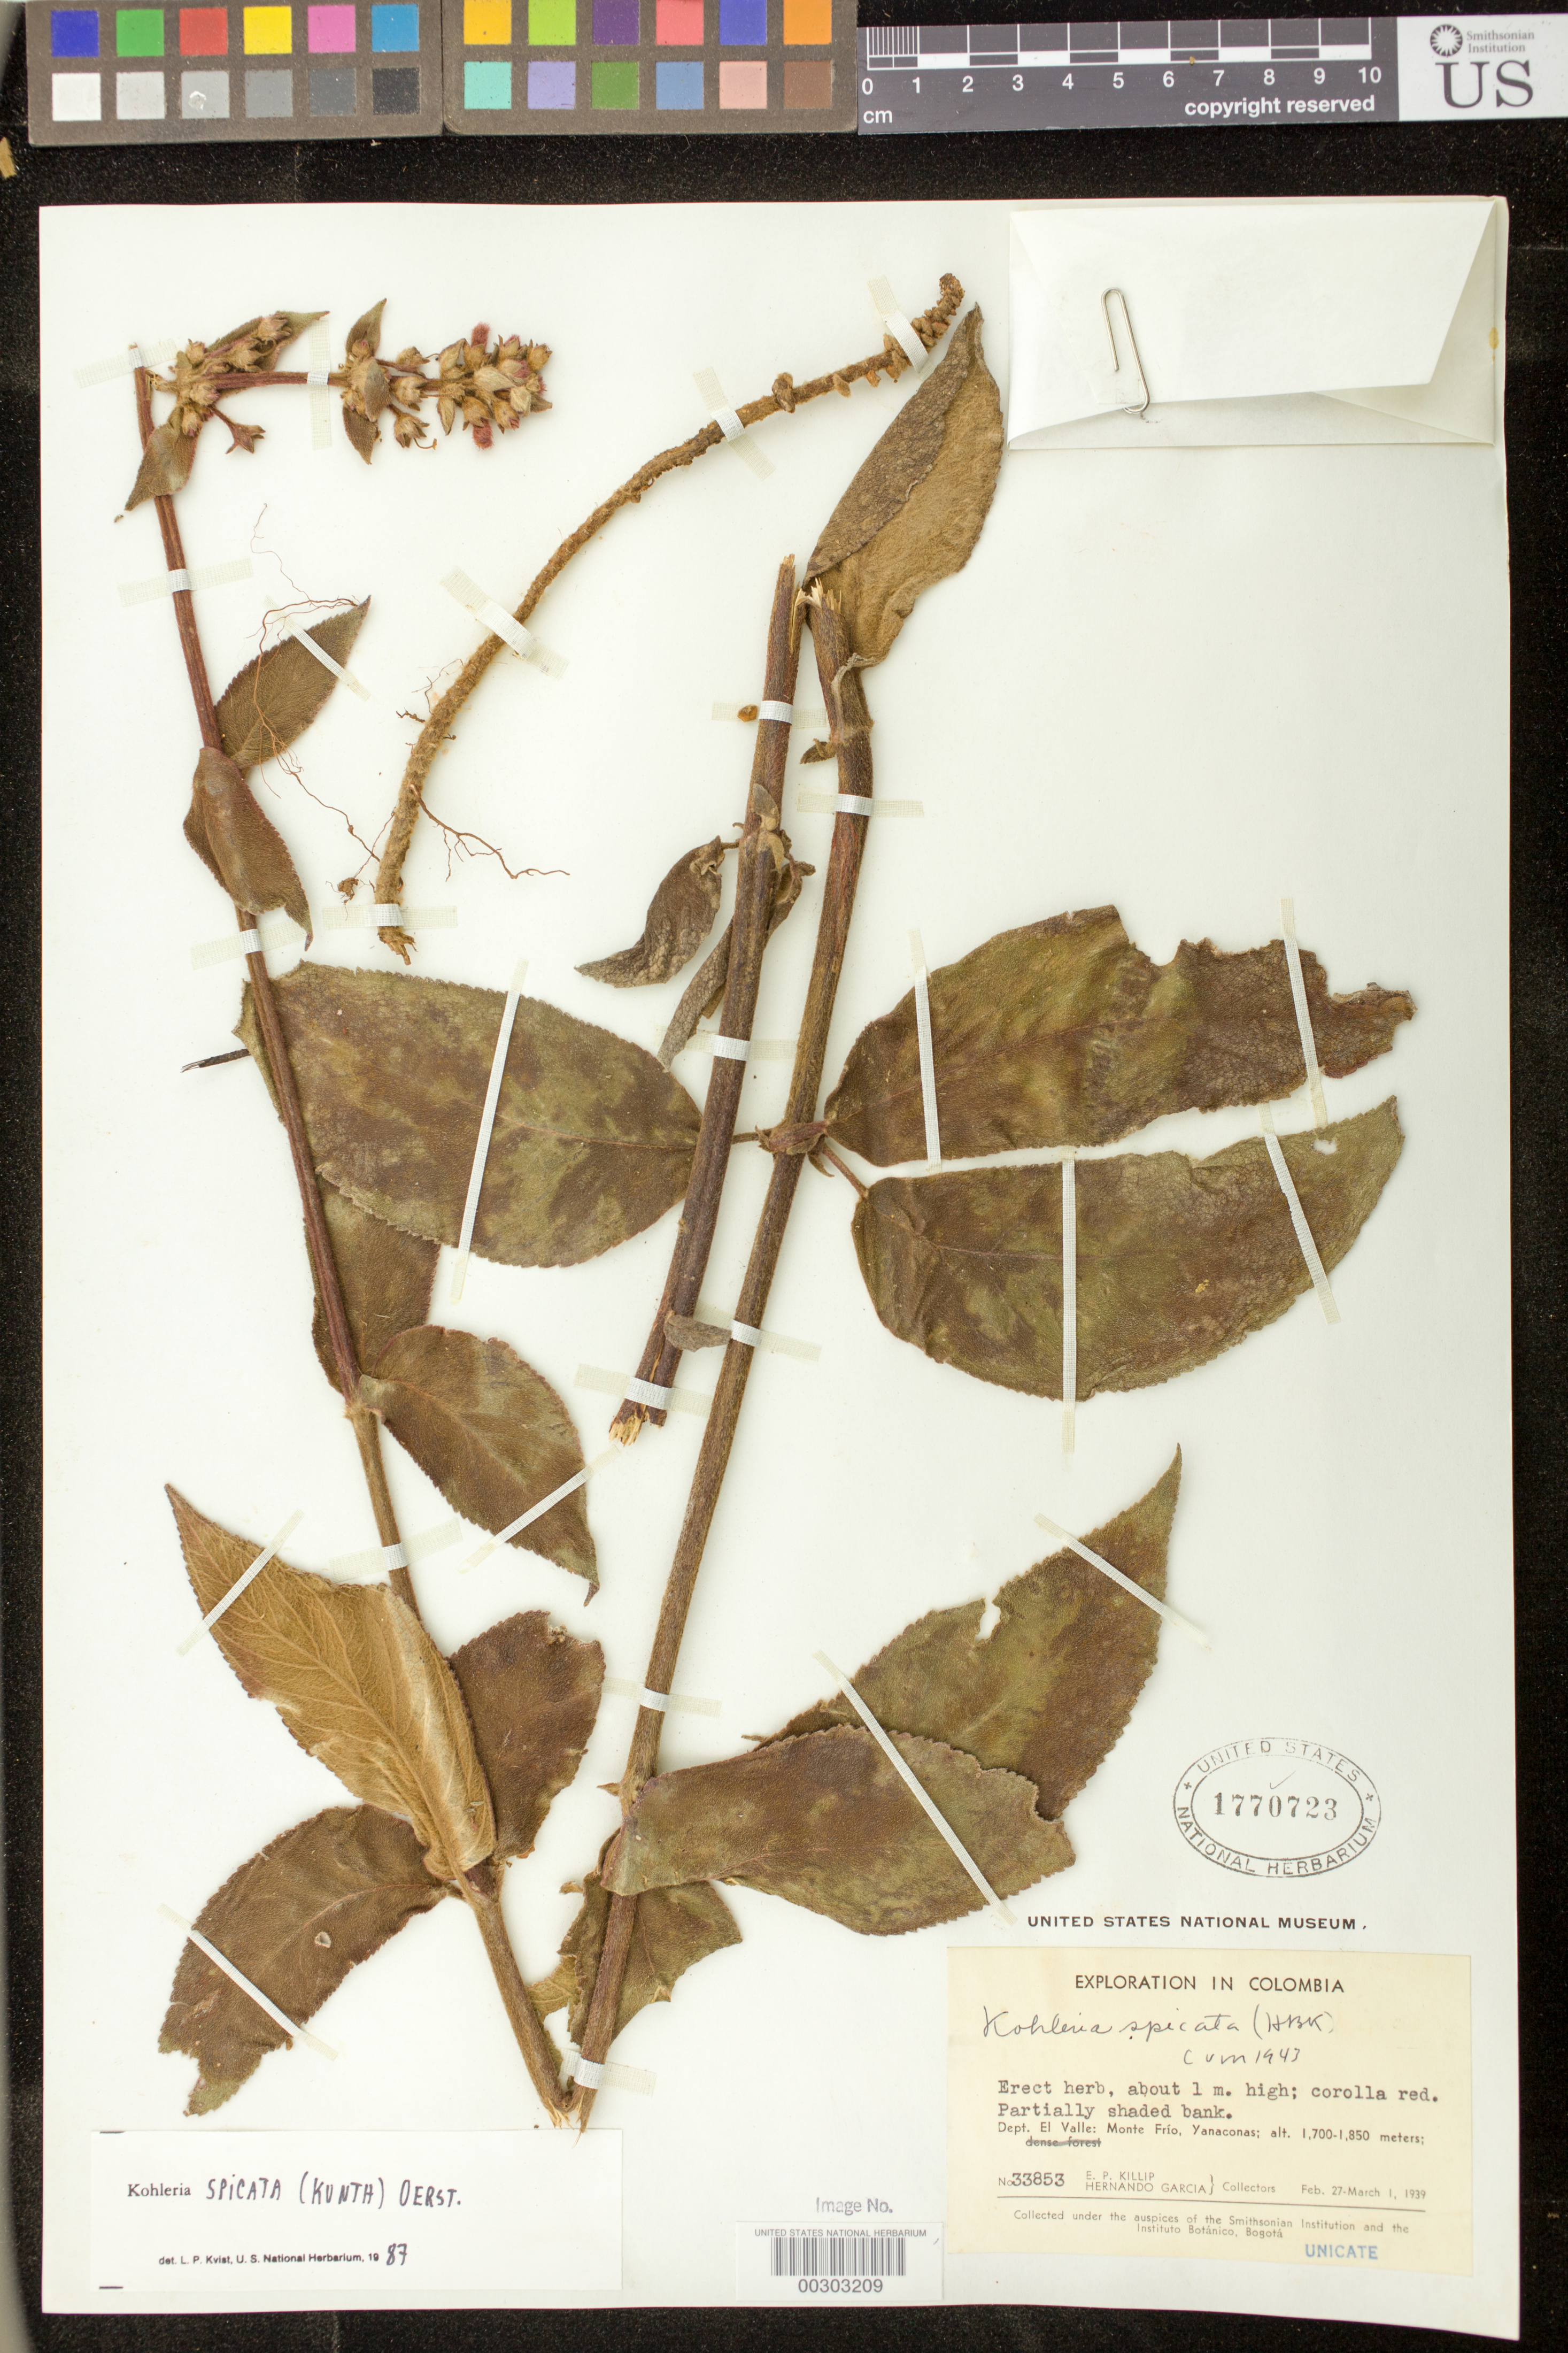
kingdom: Plantae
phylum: Tracheophyta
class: Magnoliopsida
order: Lamiales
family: Gesneriaceae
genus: Kohleria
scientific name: Kohleria spicata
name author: (Kunth) Oerst.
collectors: E. P. Killip & H. Garcia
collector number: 33853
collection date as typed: Feb-Mar 1939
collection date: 1939-02/1939-03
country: Colombia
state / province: Valle del Cauca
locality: Monte Frio, Yanaconas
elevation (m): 1700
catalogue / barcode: US 1770723